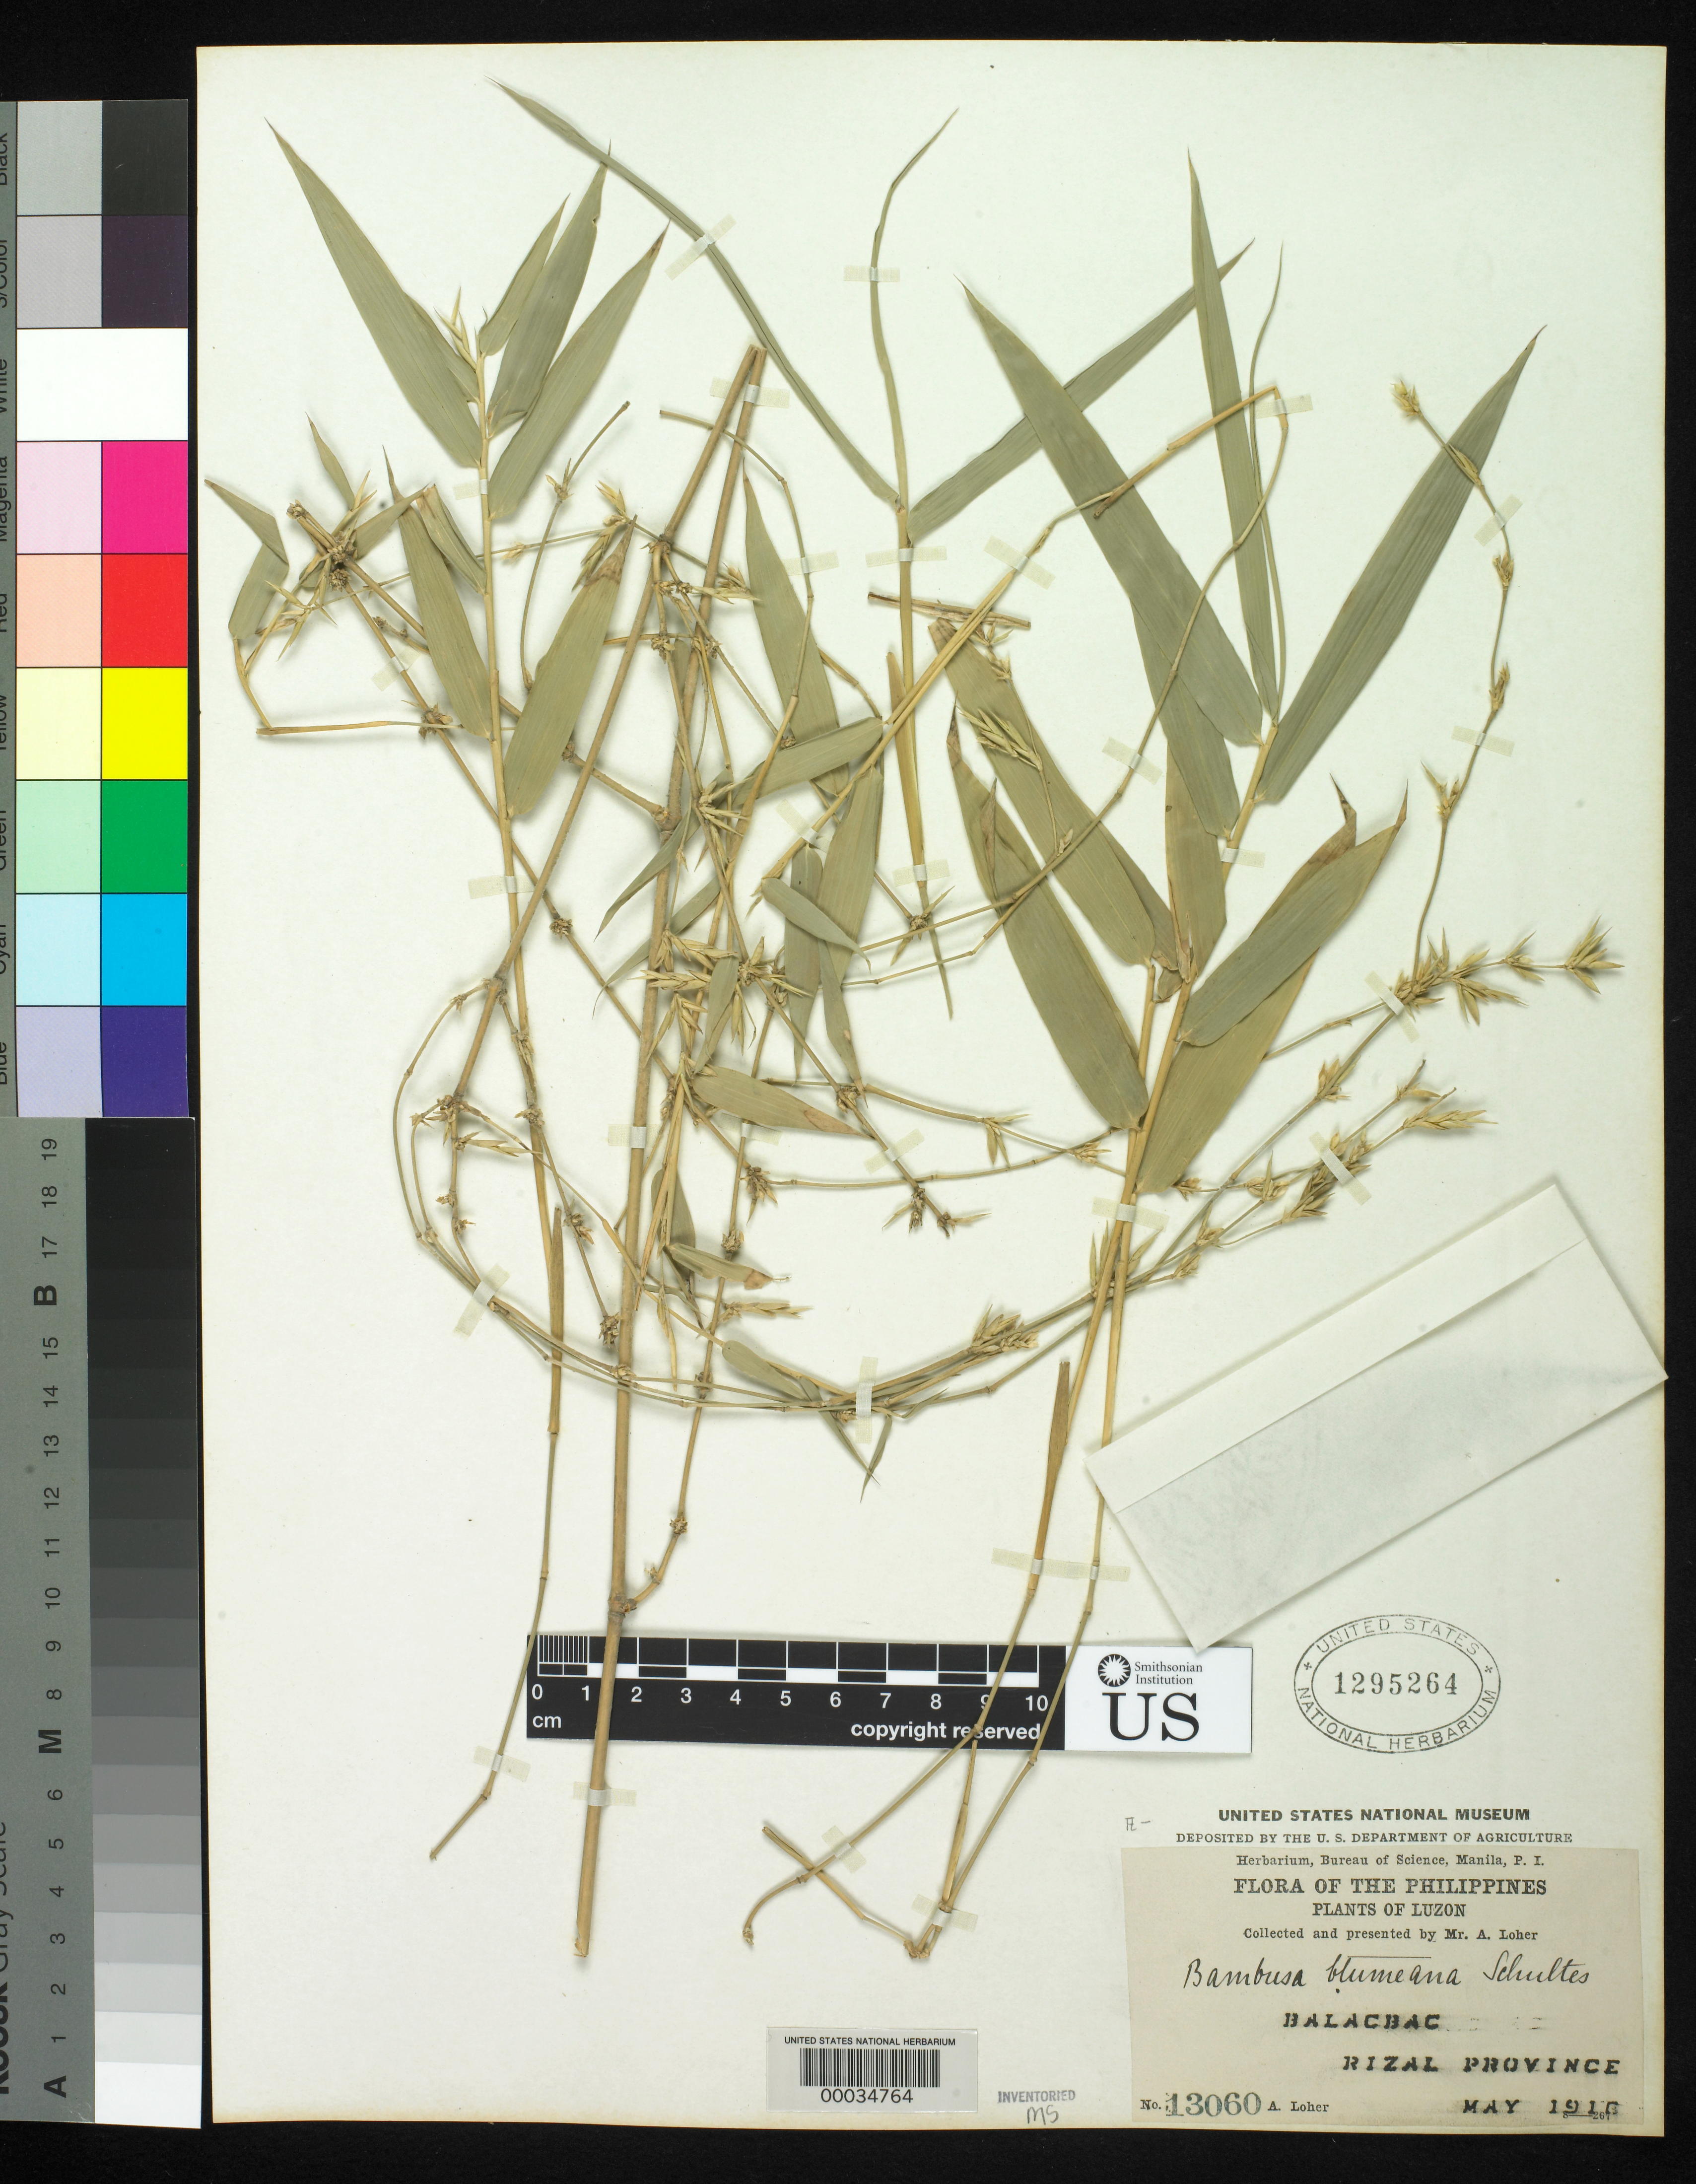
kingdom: Plantae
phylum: Tracheophyta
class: Liliopsida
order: Poales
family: Poaceae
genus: Bambusa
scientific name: Bambusa spinosa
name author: Roxb.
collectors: A. Loher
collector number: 13060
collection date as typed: May 1918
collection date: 1918-05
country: Philippines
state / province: Cordillera (Administrative Region)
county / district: Baguio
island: Luzon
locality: Balacbac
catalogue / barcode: US 1295264